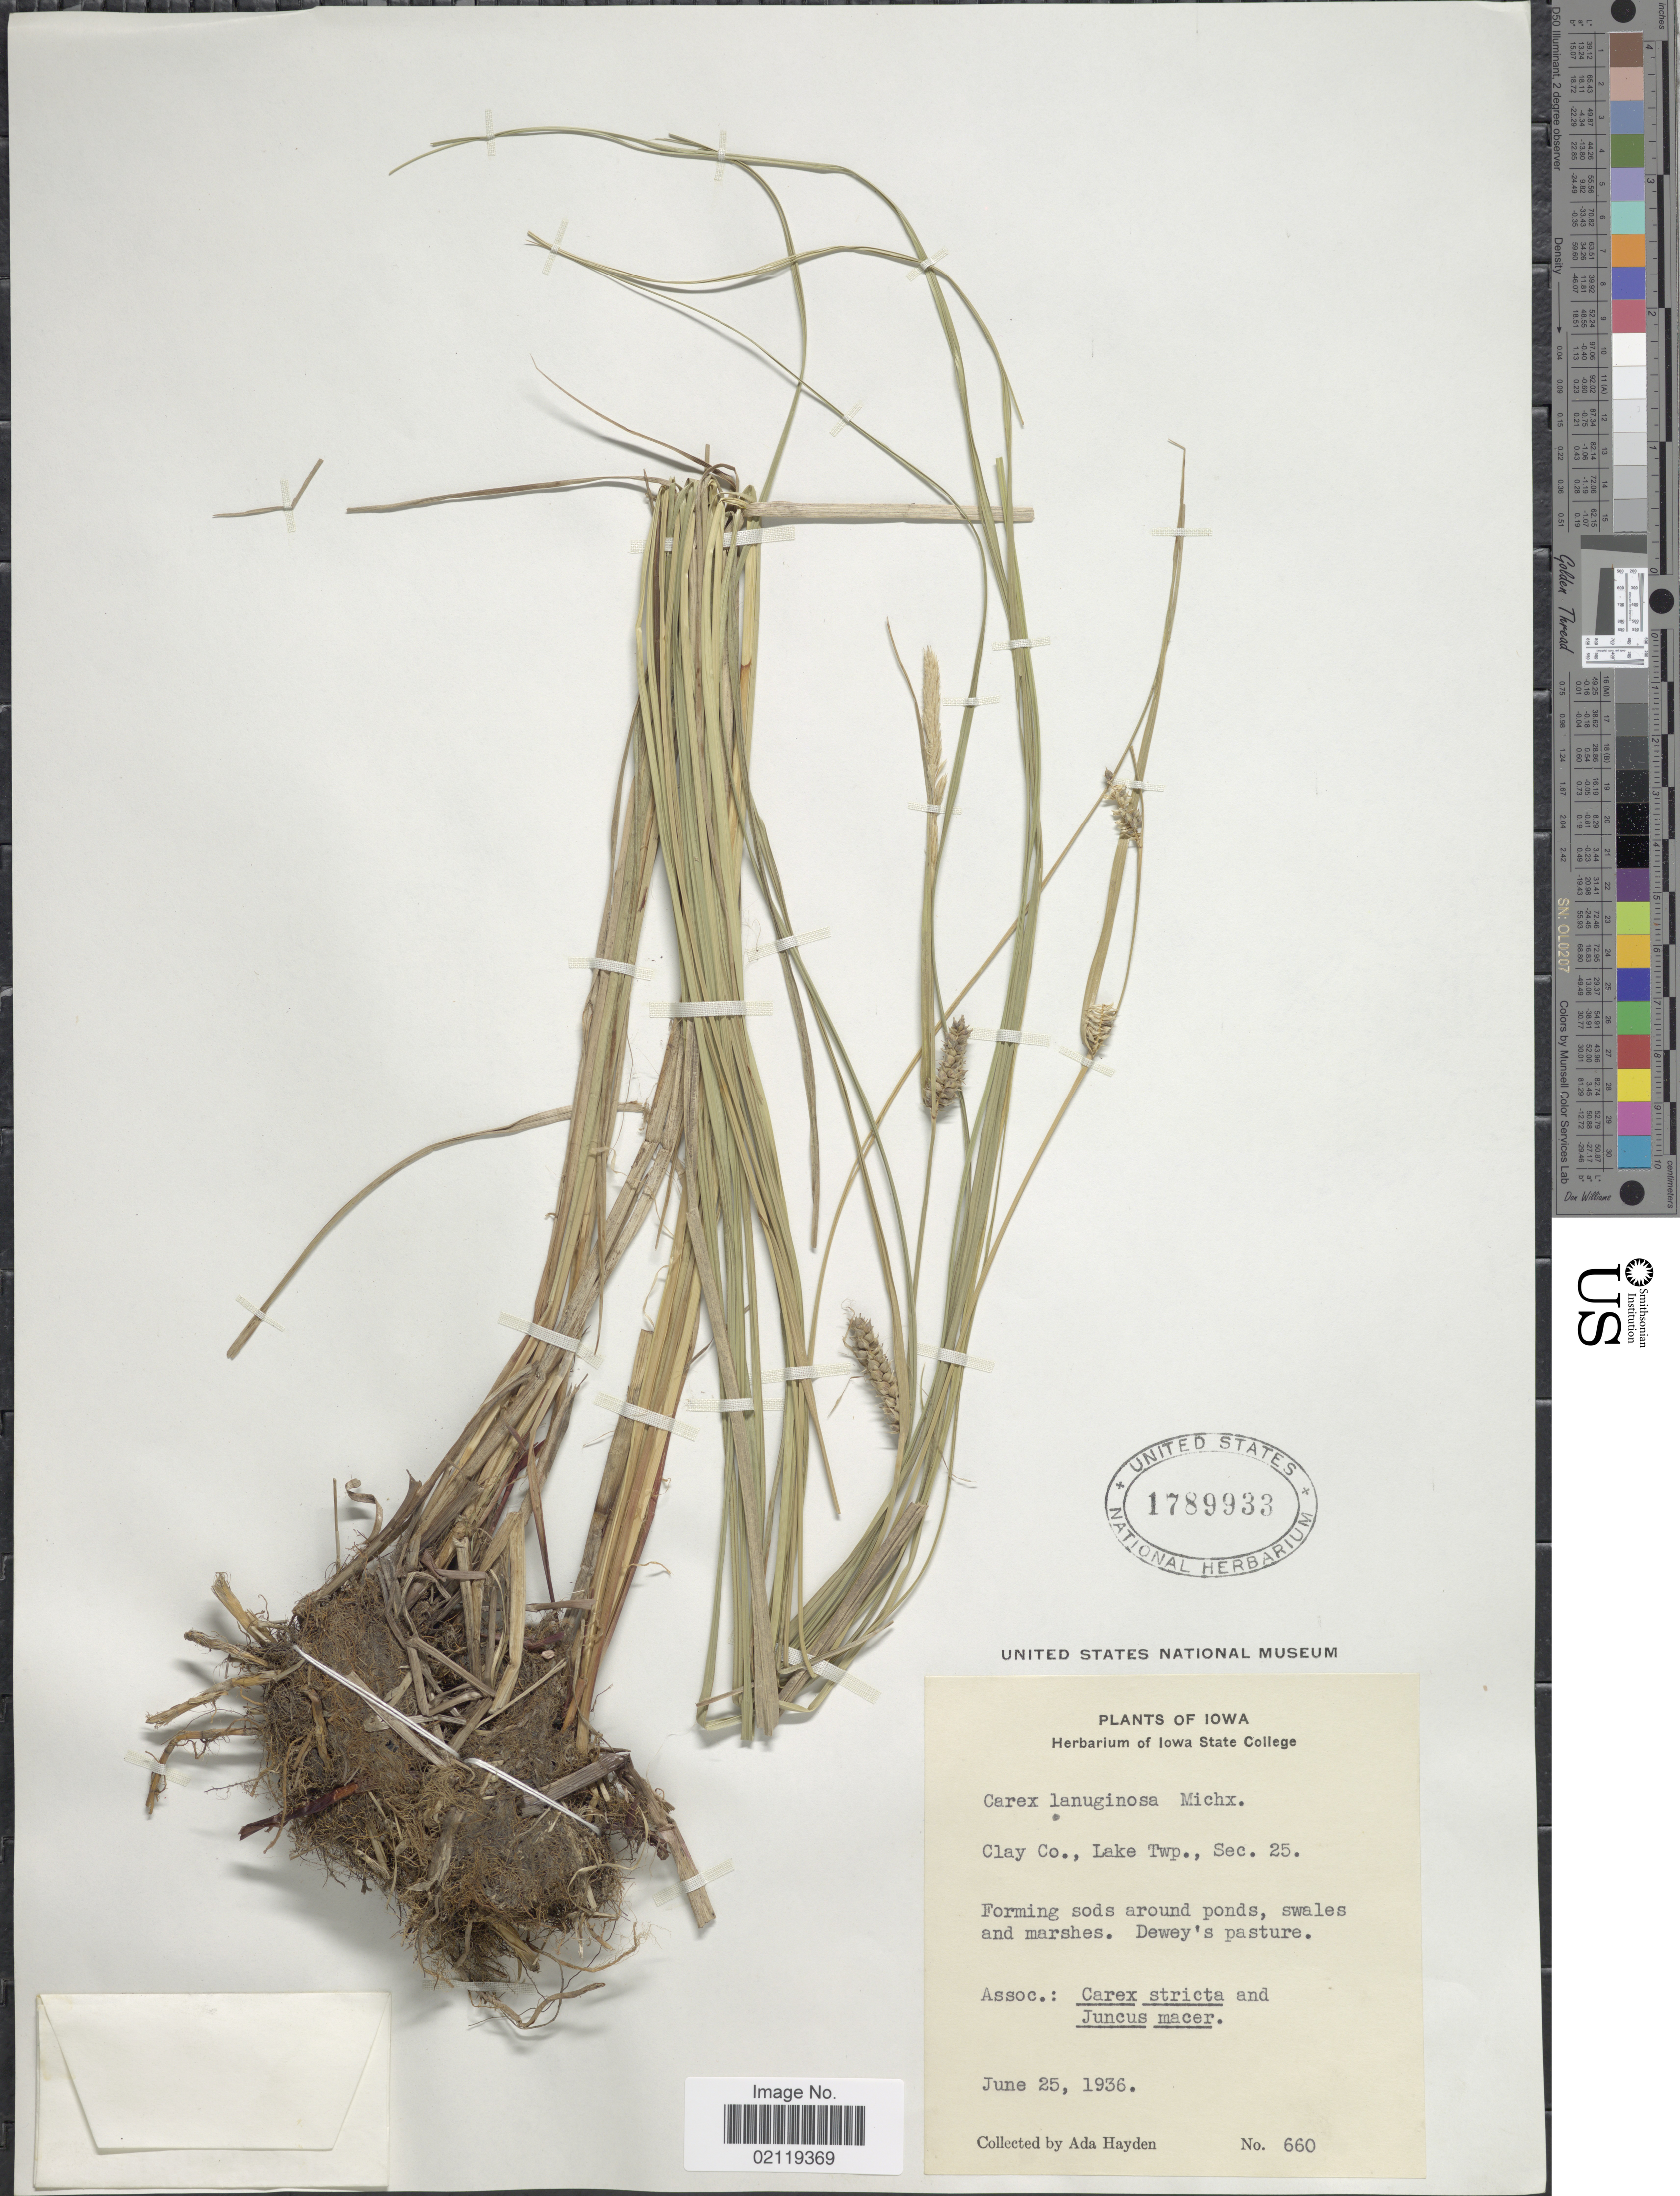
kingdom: Plantae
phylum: Tracheophyta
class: Liliopsida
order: Poales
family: Cyperaceae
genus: Carex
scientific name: Carex pellita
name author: Muhl. ex Willd.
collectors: Ada Hayden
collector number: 660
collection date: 1936-06-25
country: United States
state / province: Iowa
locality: Clay Co., Lake Twp., Sec. 25.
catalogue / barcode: US 1789933